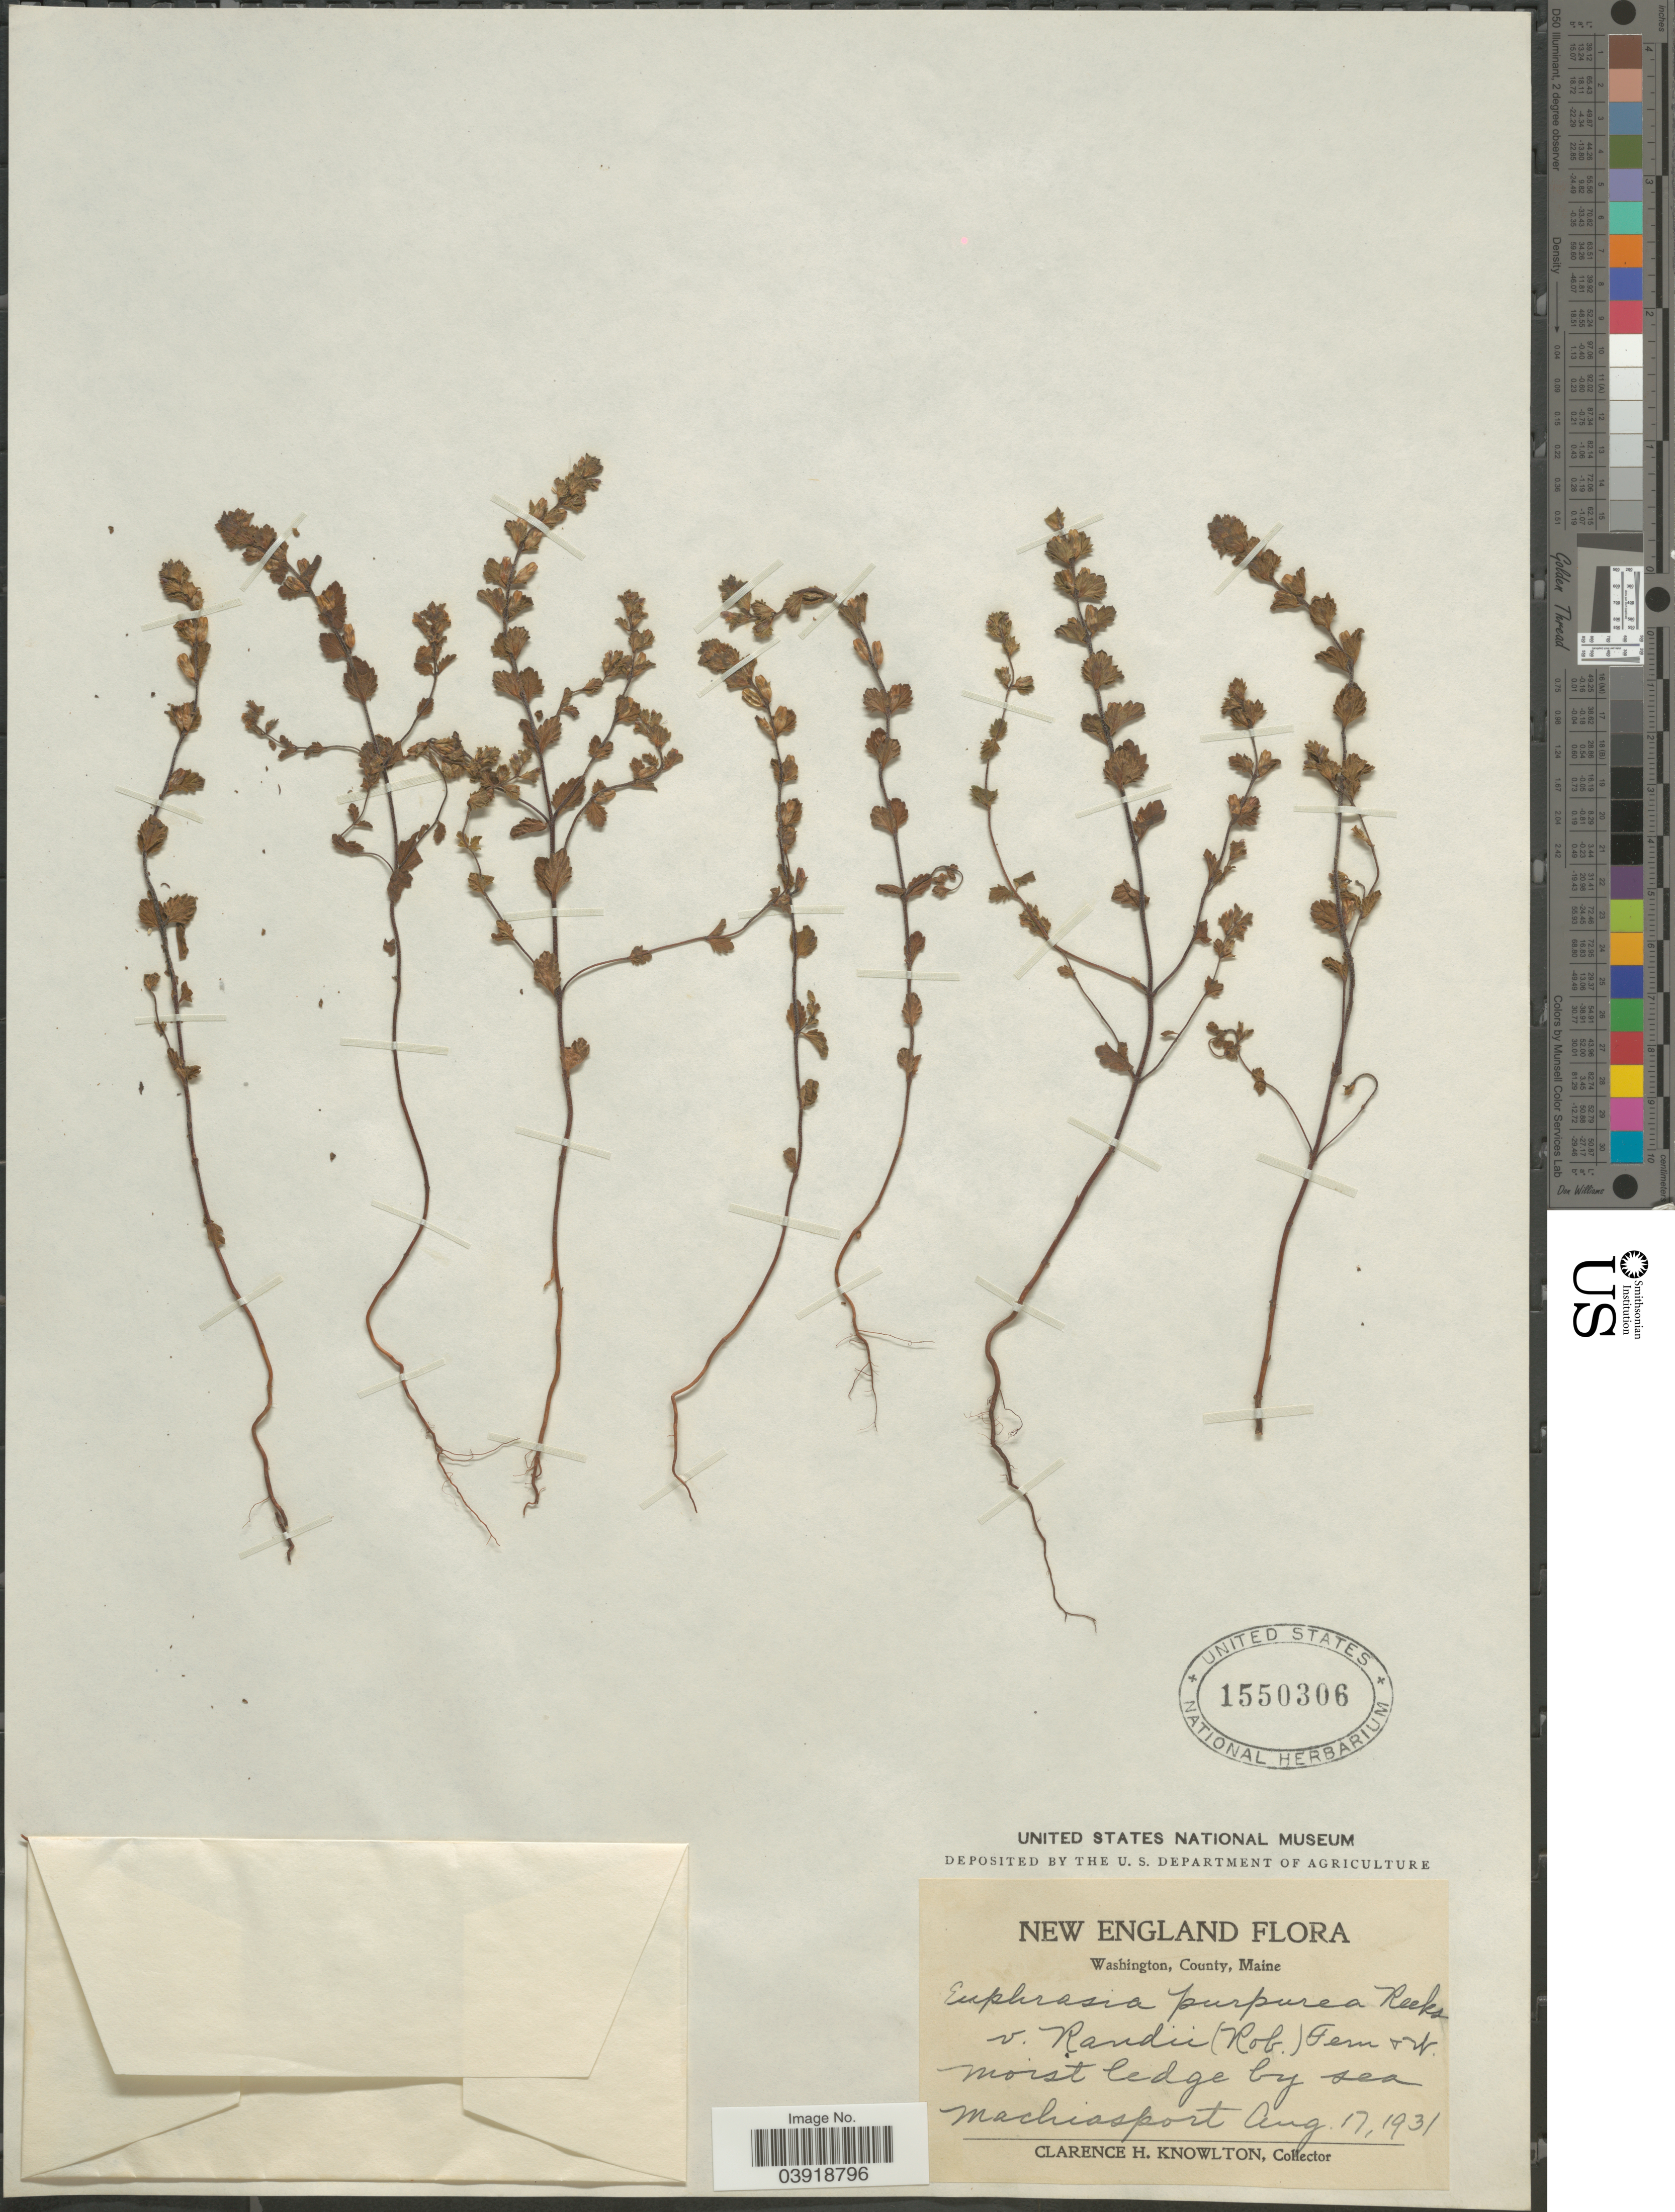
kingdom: Plantae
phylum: Tracheophyta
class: Magnoliopsida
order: Lamiales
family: Orobanchaceae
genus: Euphrasia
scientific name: Euphrasia purpurea var. randii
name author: (B.L. Rob.) Fernald & Wiegand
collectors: C. H. Knowlton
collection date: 1931-08-17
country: United States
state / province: Maine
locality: New England. Washington, County. Moist ledge by sea machiasport.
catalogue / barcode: US 1550306